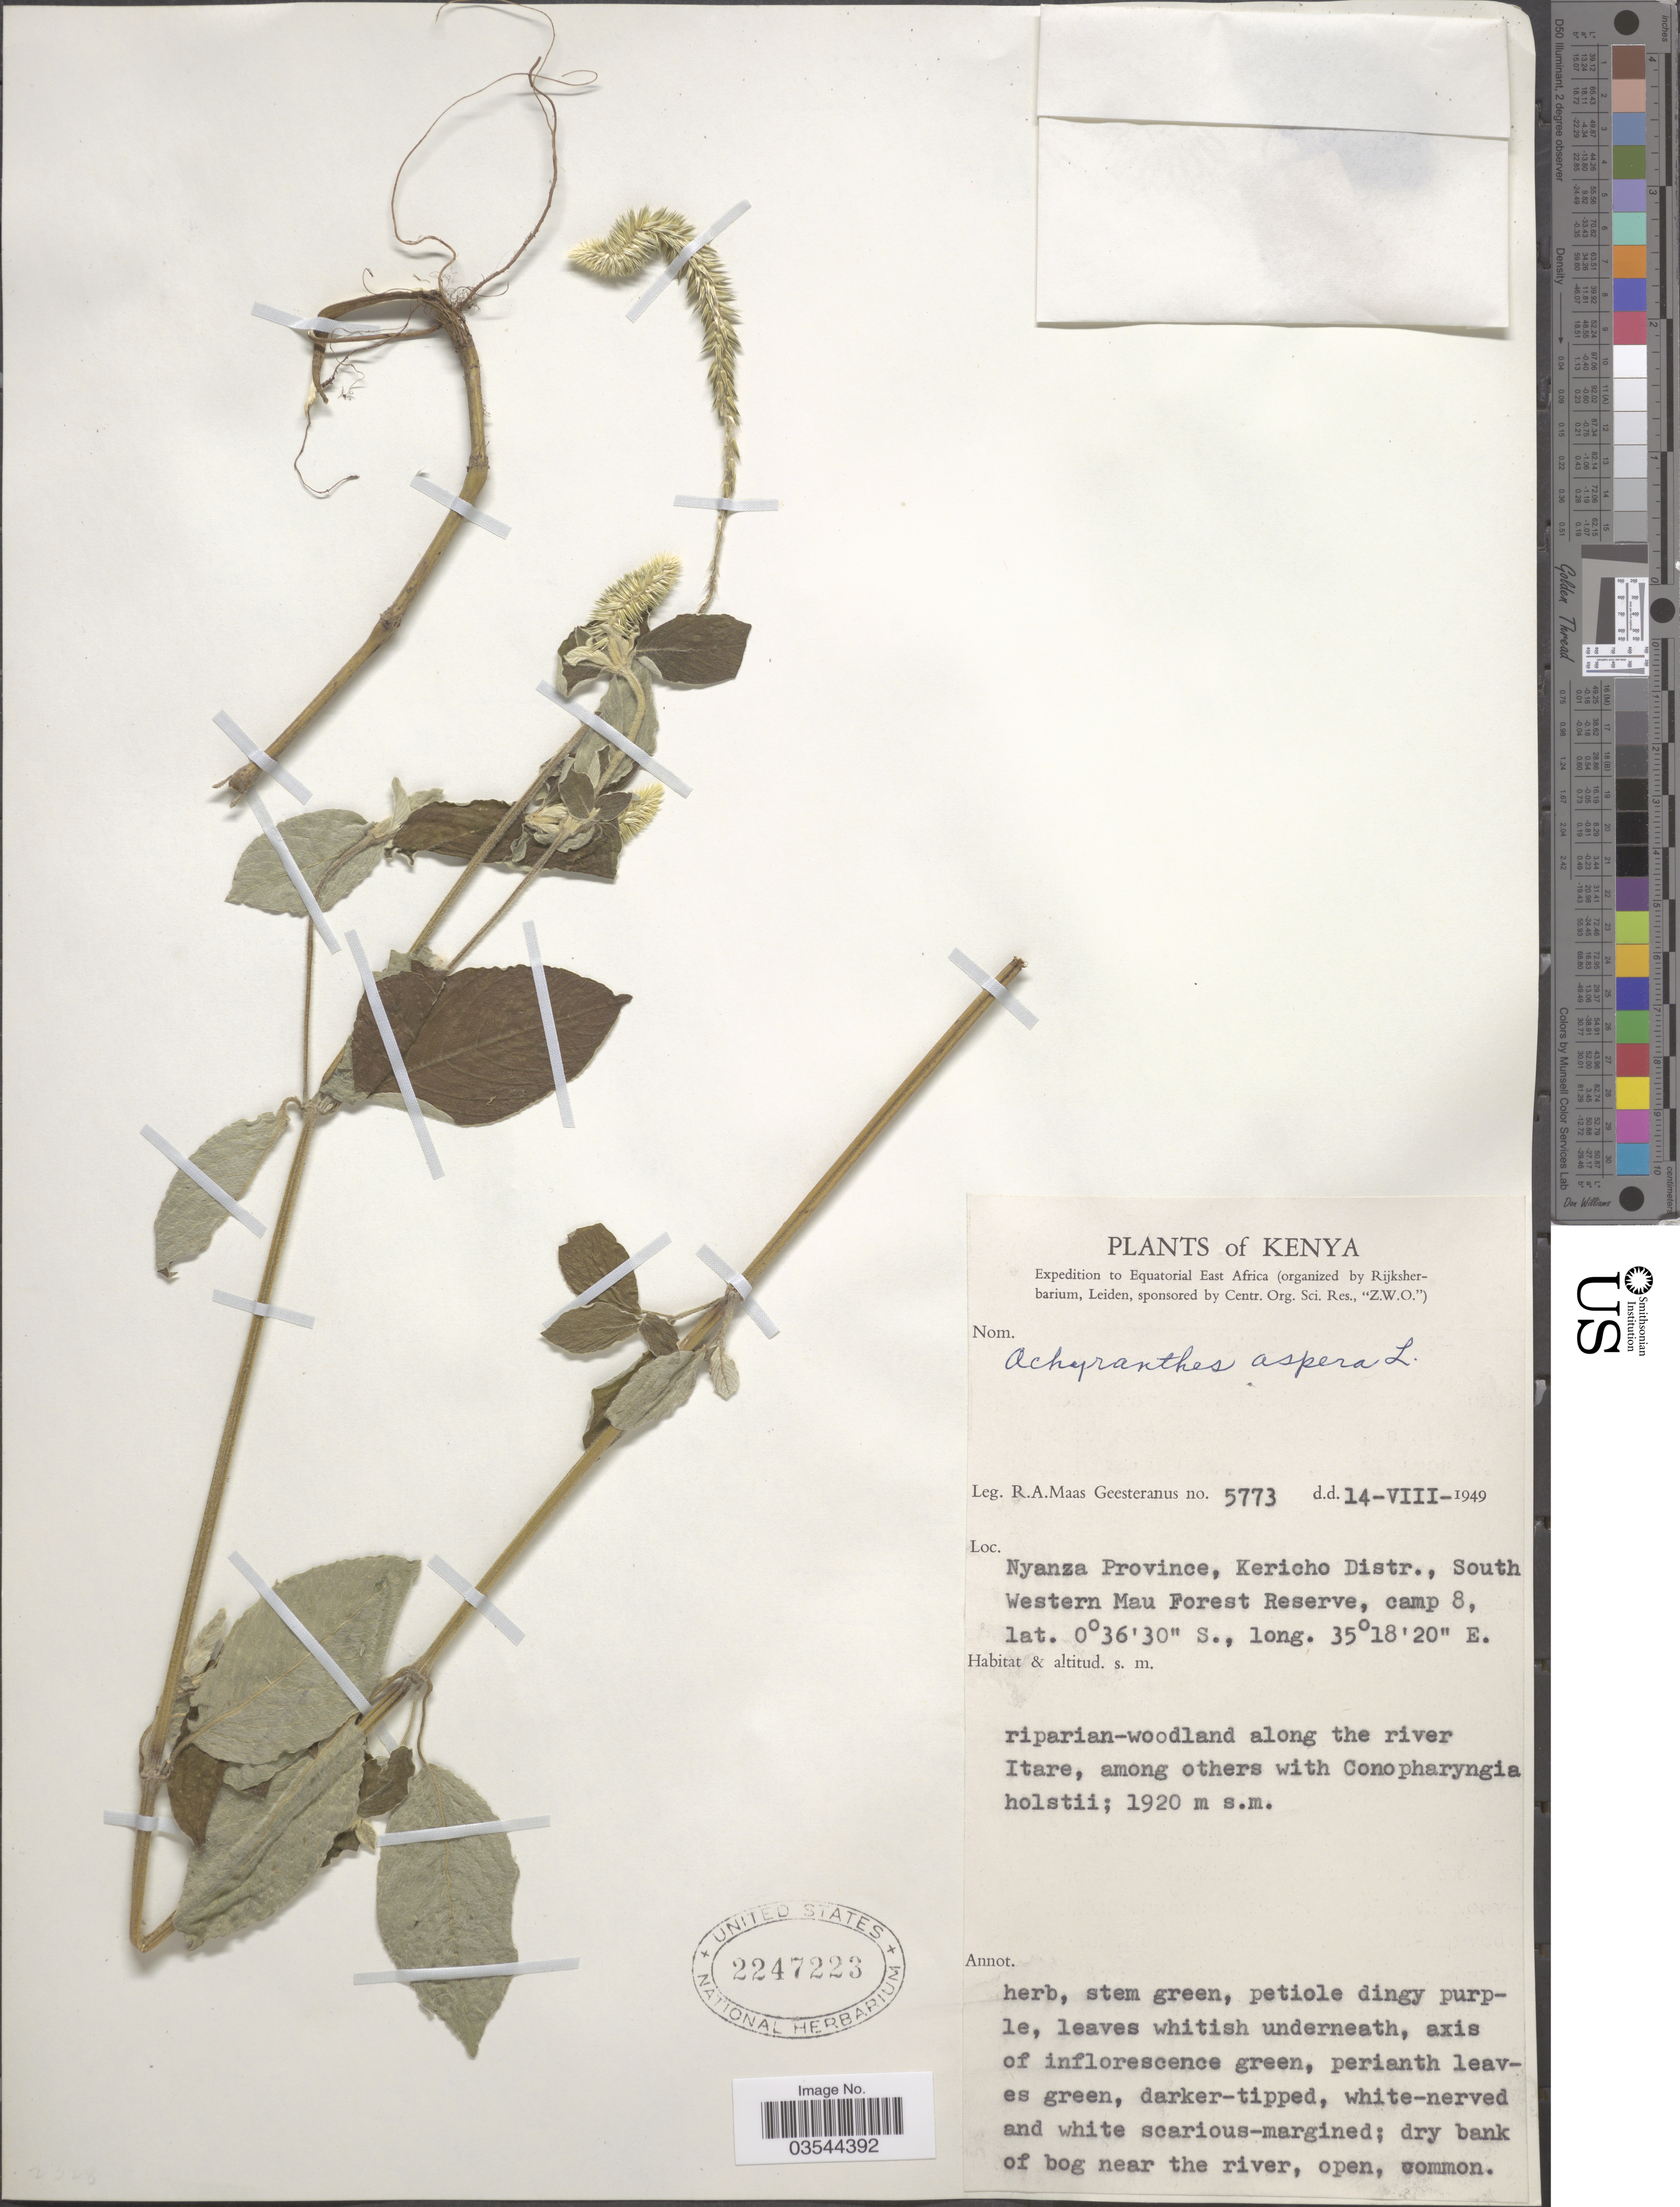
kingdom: Plantae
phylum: Tracheophyta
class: Magnoliopsida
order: Caryophyllales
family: Amaranthaceae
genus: Achyranthes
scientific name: Achyranthes aspera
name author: L.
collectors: R. A. Maas Geesteranus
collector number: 5773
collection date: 1949-08-14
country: Kenya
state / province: Bomet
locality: Equatorial East Africa. Nyanza Province, Kericho Distr., South Western Mau Forest Reserve, camp 8.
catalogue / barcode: US 2247223